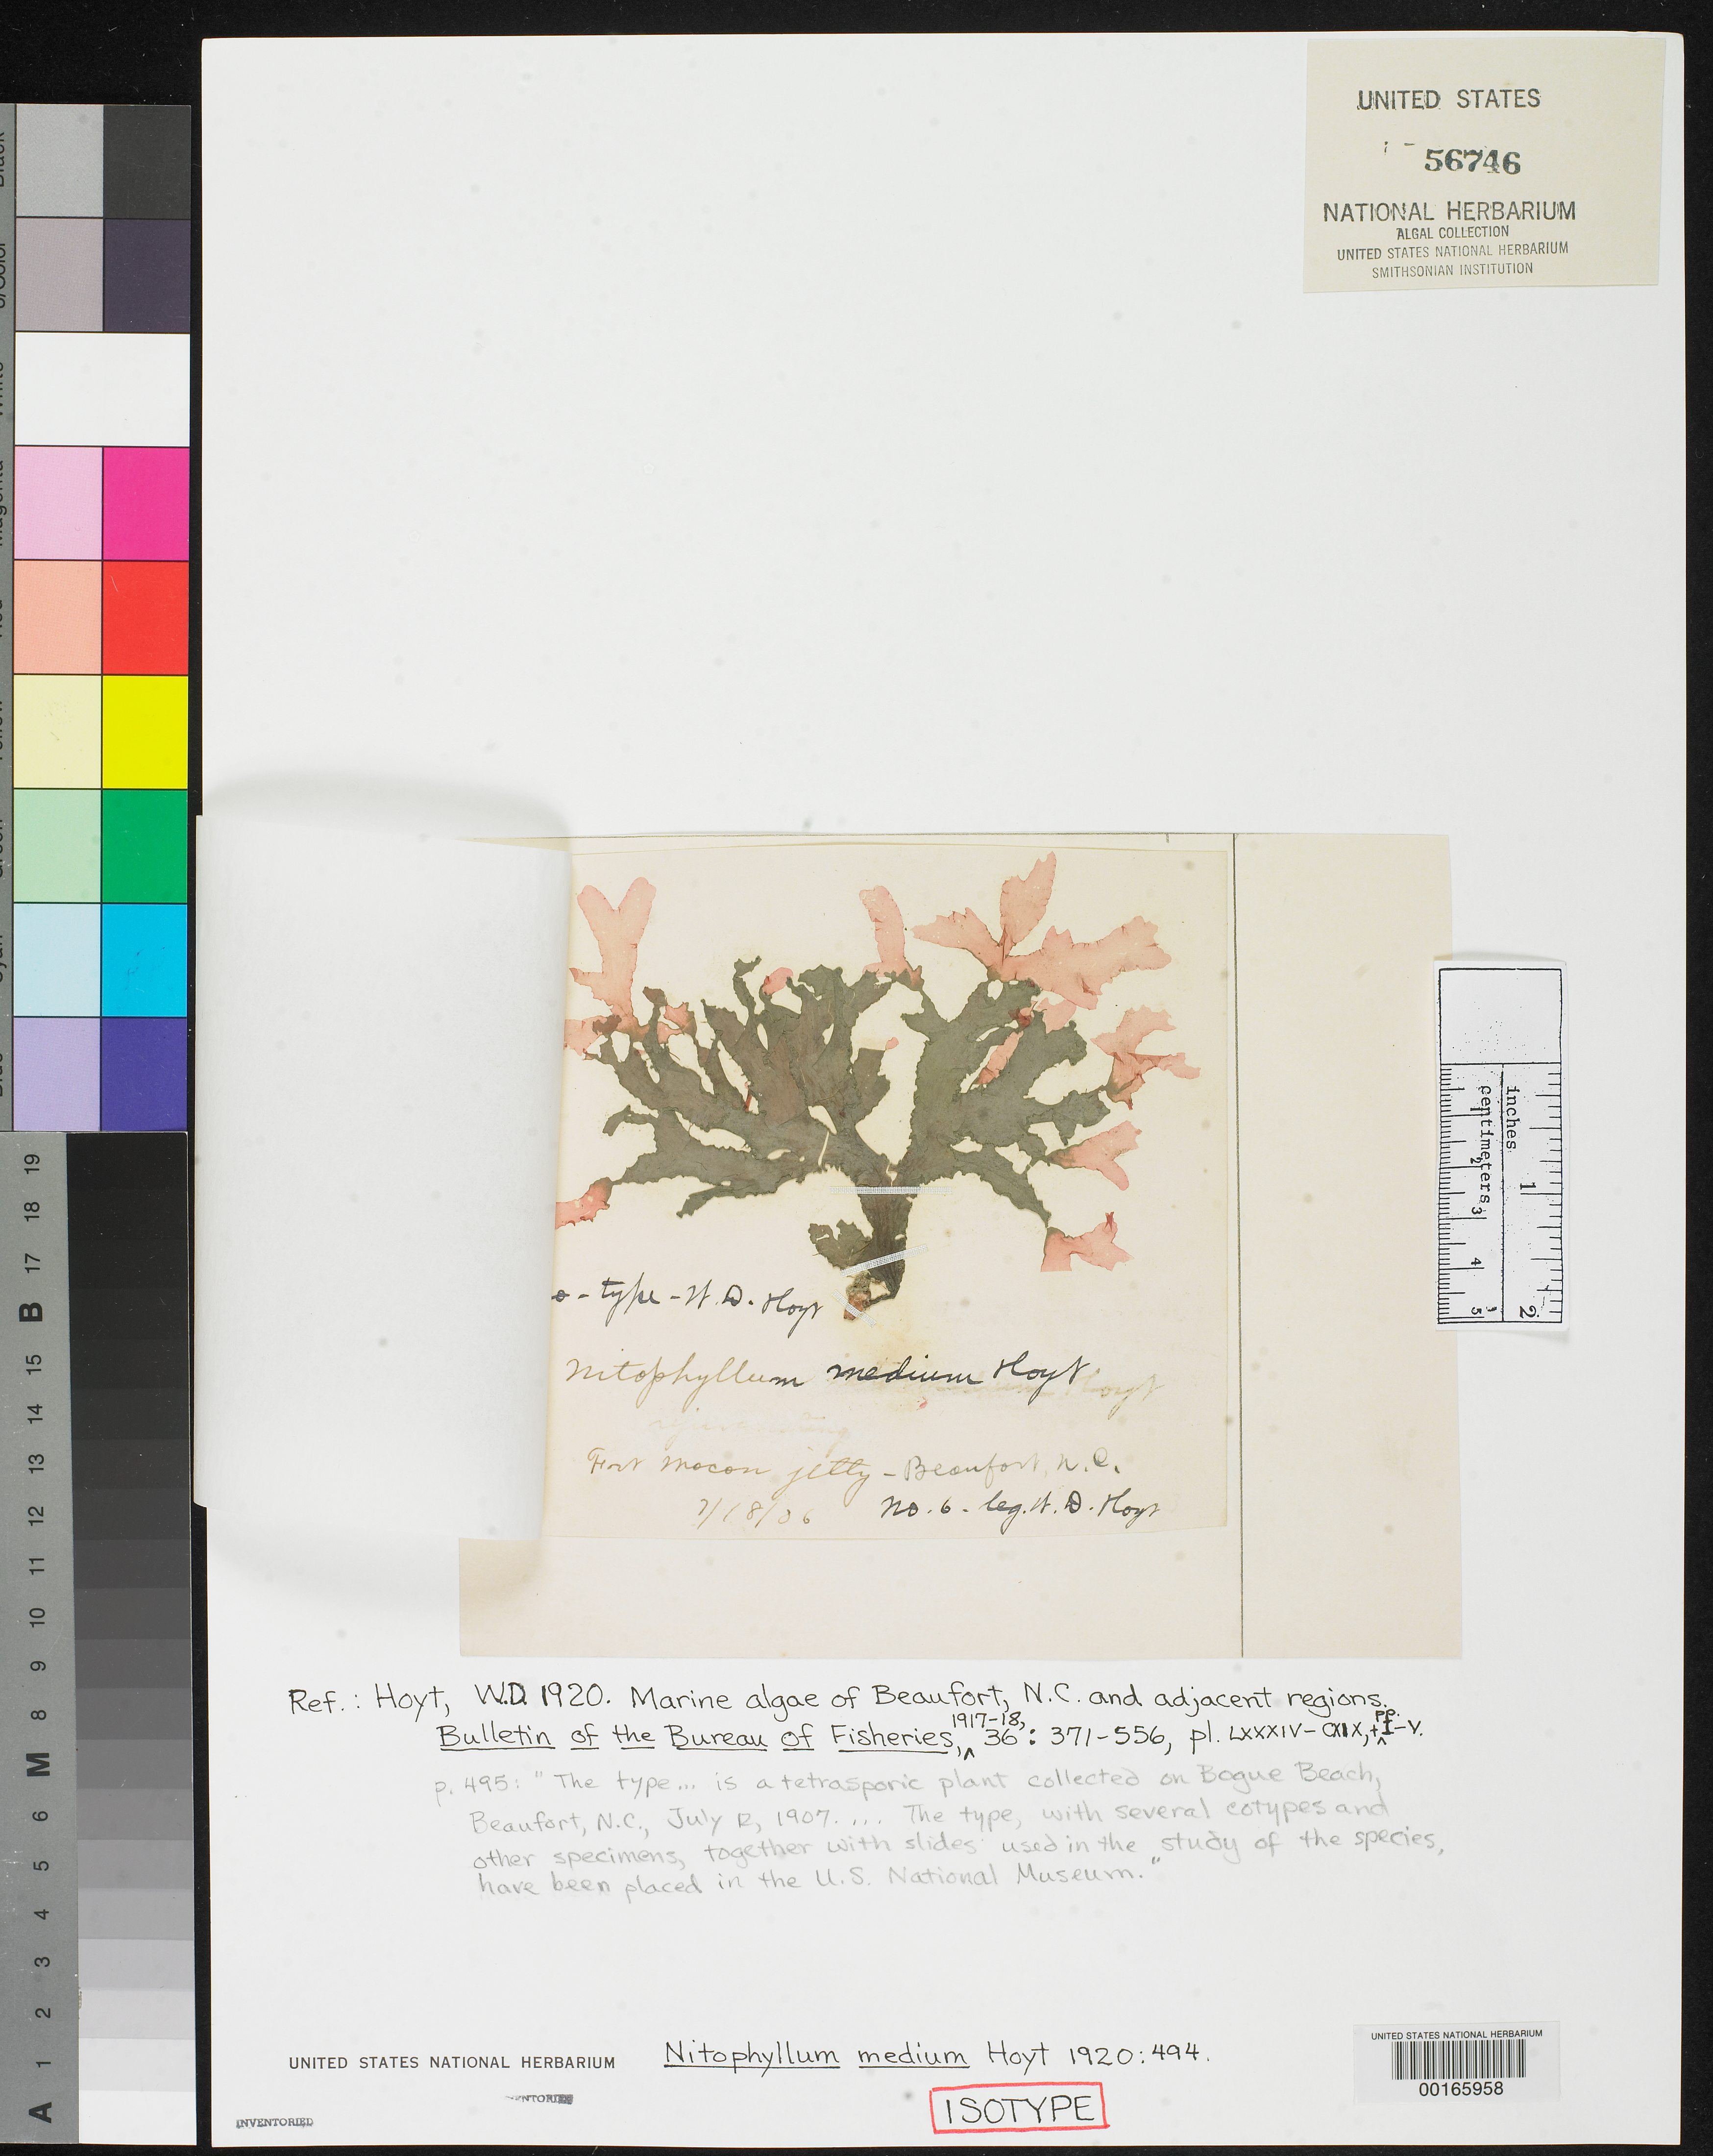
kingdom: Plantae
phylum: Rhodophyta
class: Florideophyceae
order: Ceramiales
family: Delesseriaceae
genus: Nitophyllum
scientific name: Nitophyllum medium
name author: Hoyt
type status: Isotype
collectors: W. D. Hoyt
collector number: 6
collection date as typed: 18 Jul 1906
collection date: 1906-07-18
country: United States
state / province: North Carolina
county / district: Carteret County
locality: Beaufort, Fort Macon jetty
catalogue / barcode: US 56746